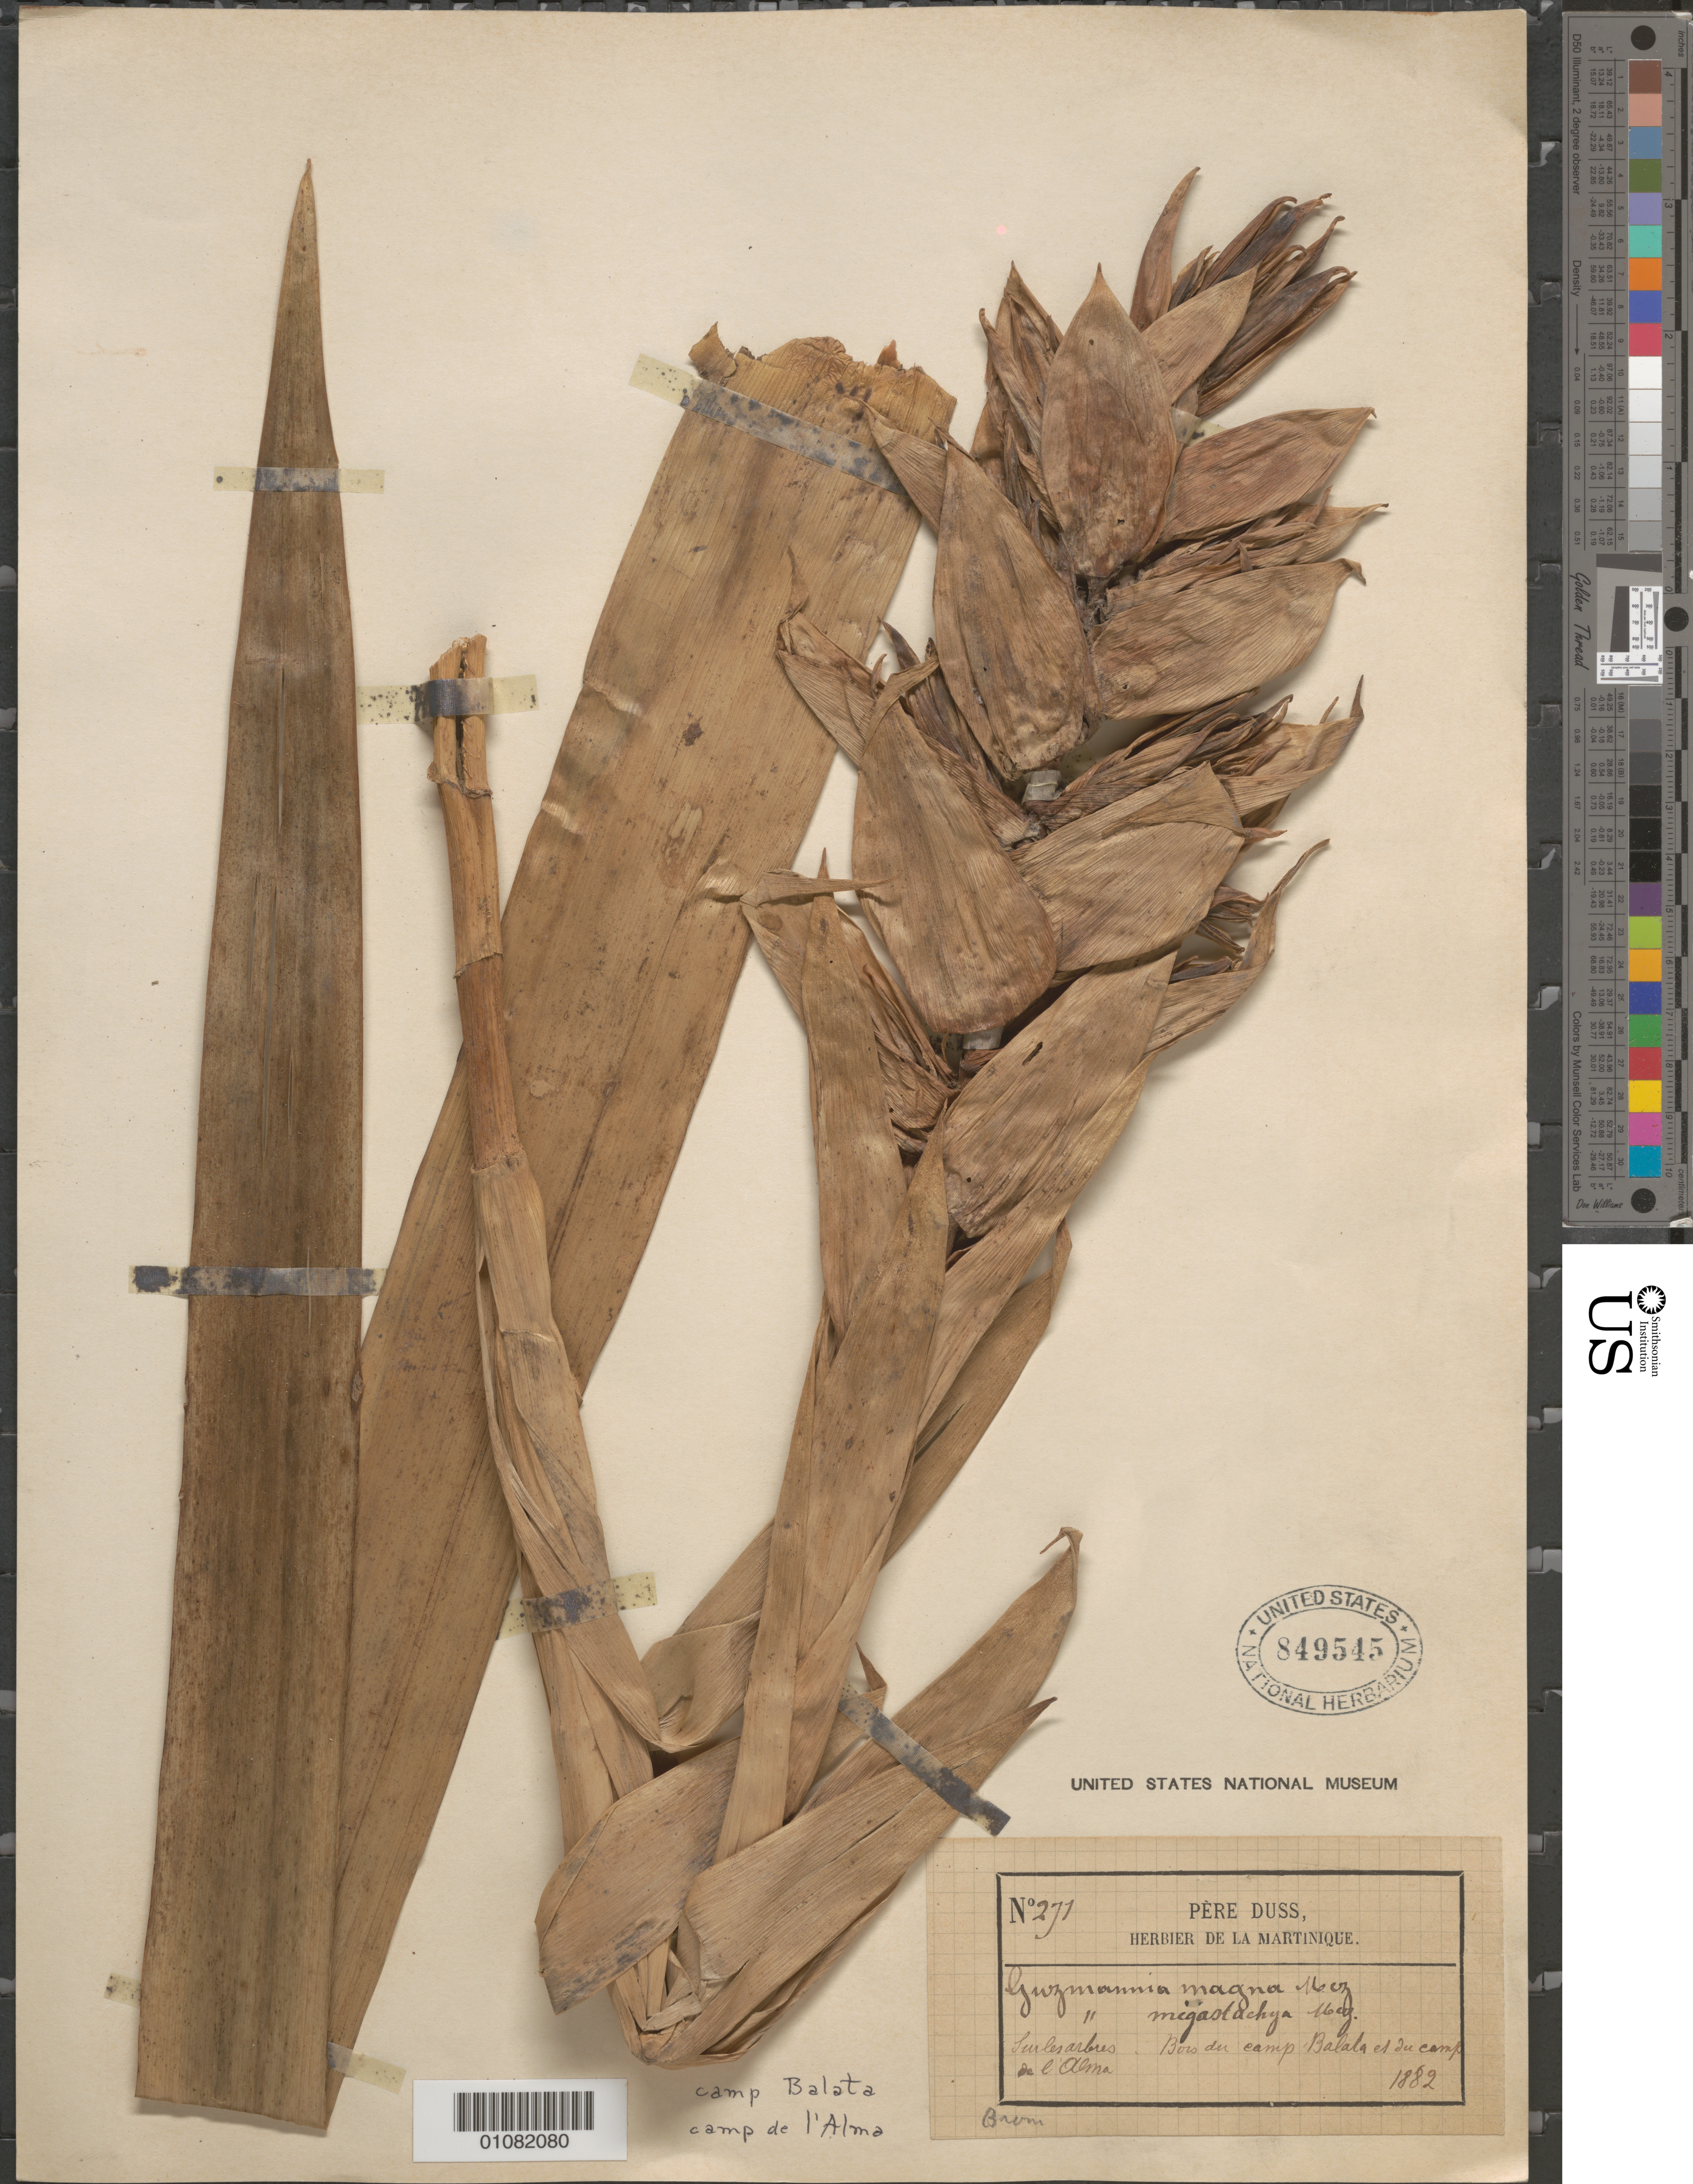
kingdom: Plantae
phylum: Tracheophyta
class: Liliopsida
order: Poales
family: Bromeliaceae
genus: Guzmania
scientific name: Guzmania megastachya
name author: (Baker) Mez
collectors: Père Duss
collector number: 271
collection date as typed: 1882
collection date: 1882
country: Martinique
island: Martinique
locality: Bois du camp Balata et du camp de l'Alma.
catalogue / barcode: US 849545